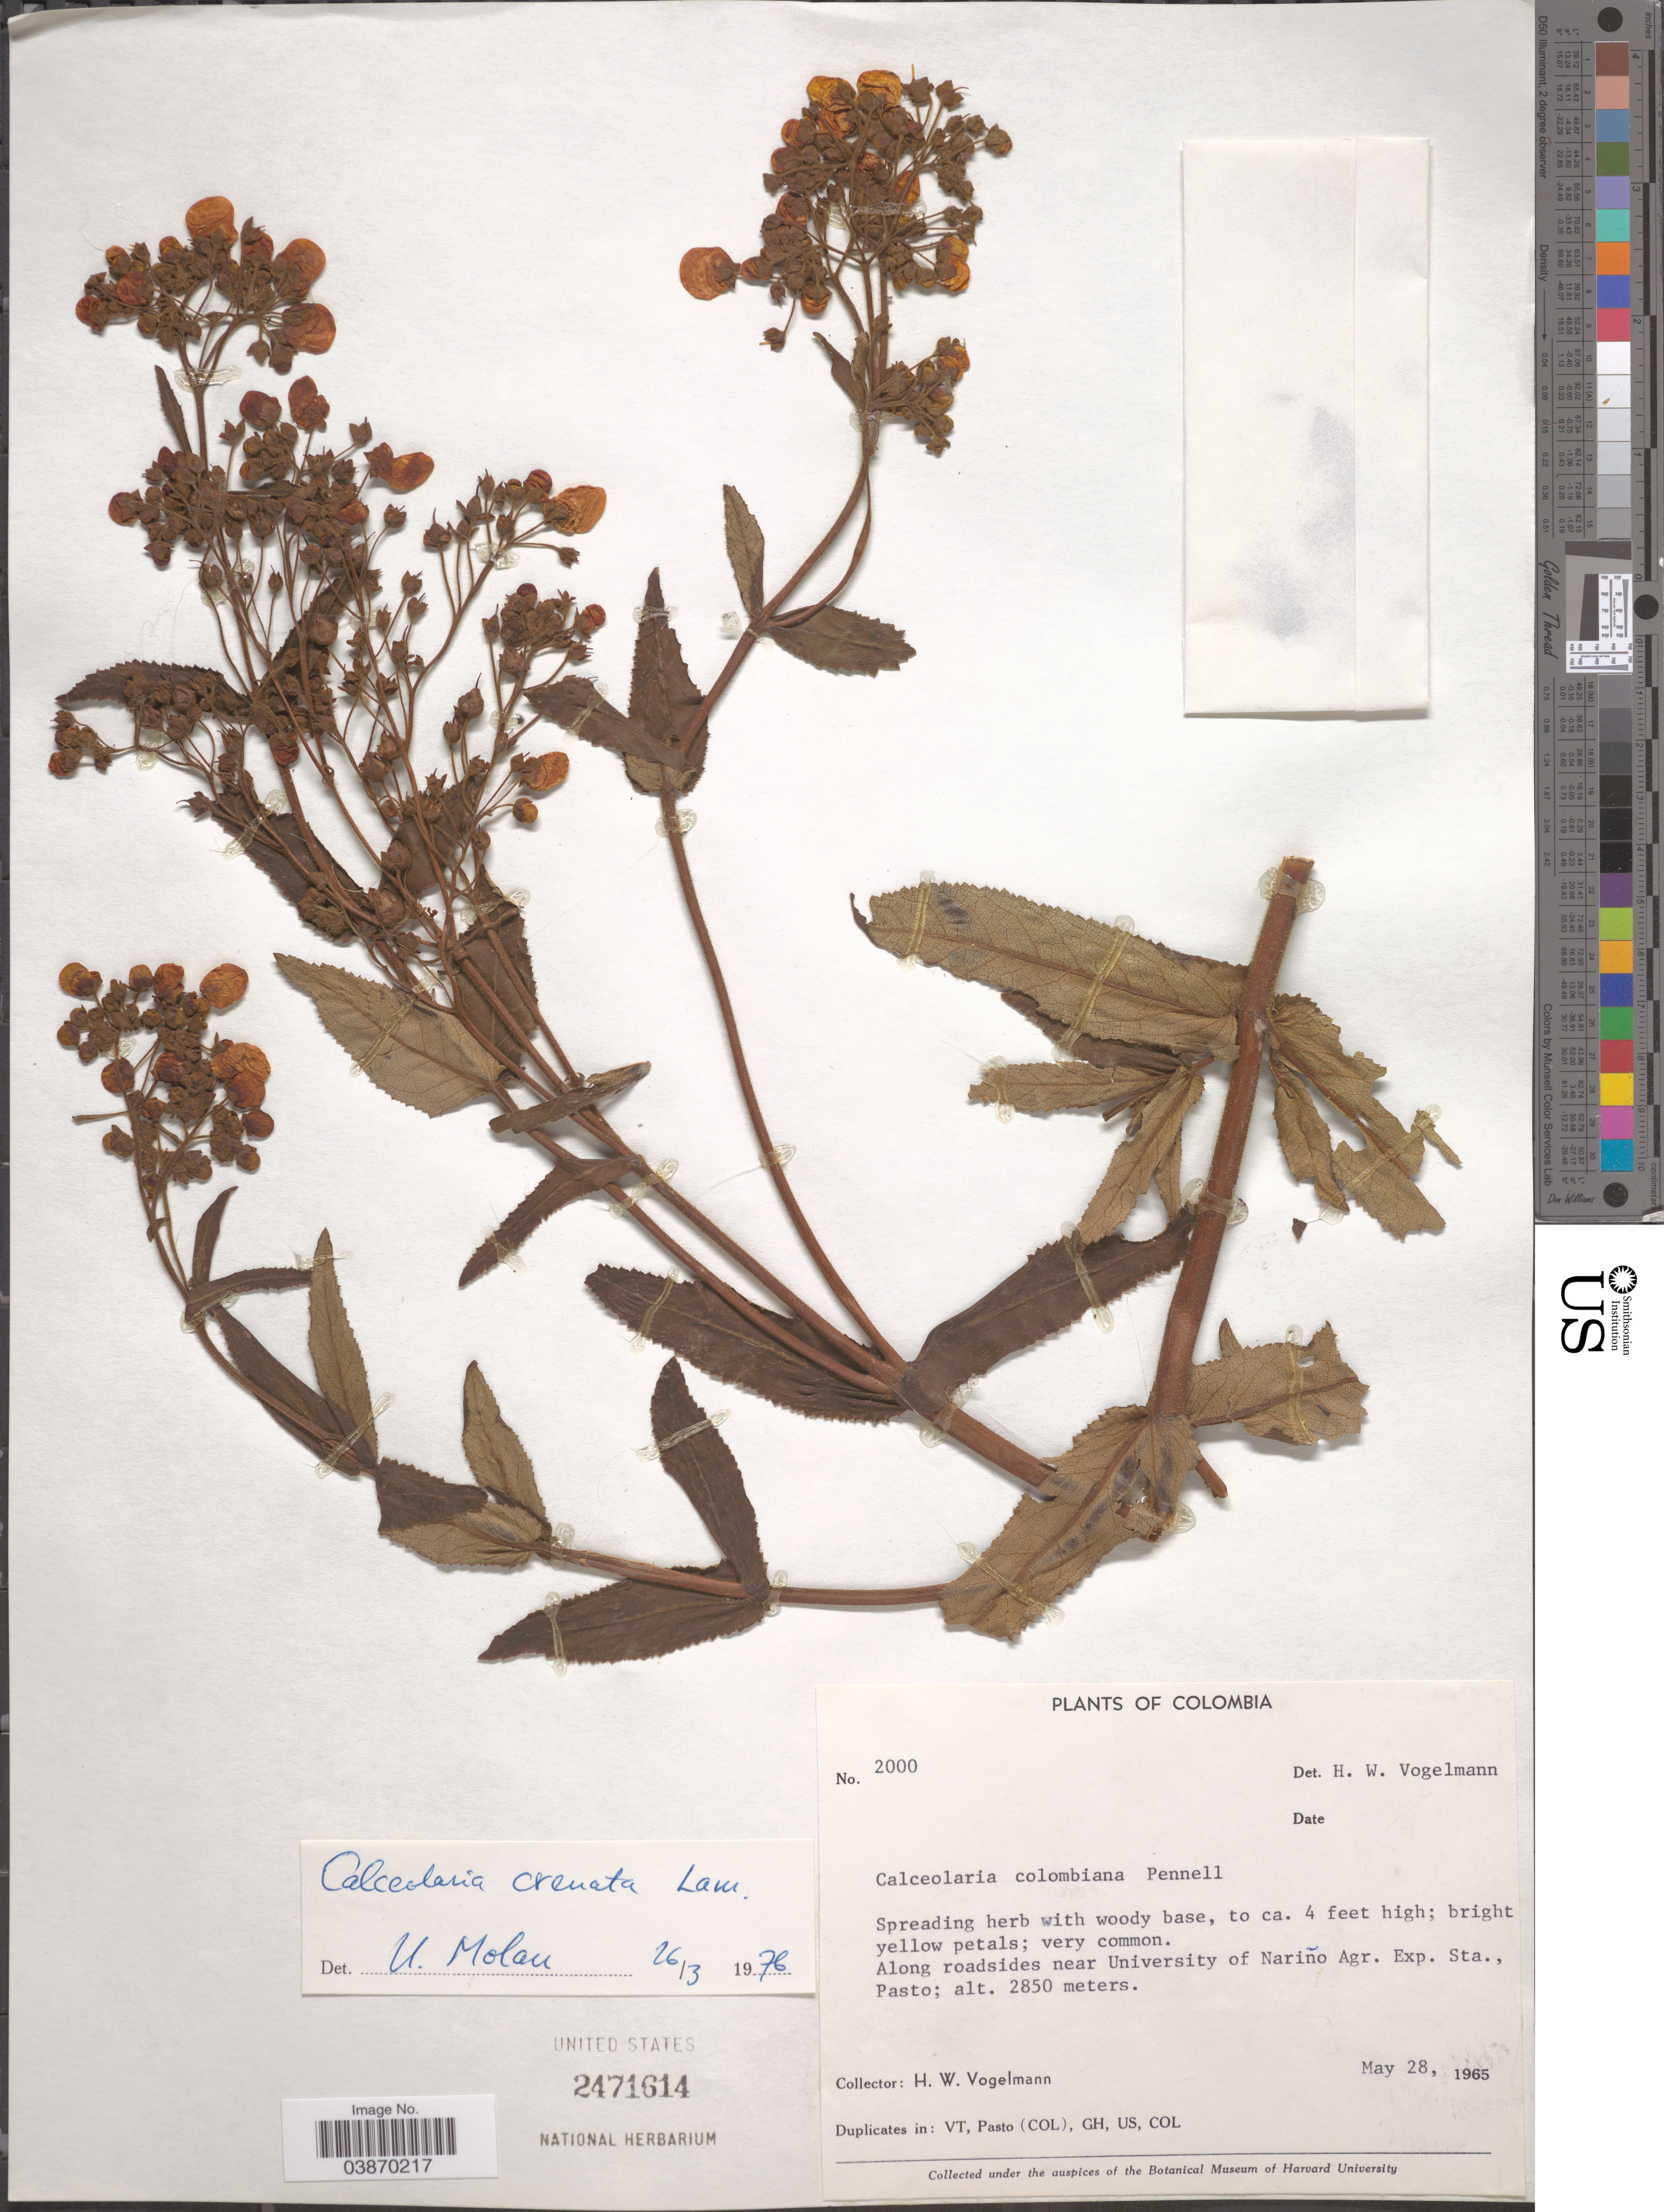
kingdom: Plantae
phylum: Tracheophyta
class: Magnoliopsida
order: Lamiales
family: Calceolariaceae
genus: Calceolaria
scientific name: Calceolaria crenata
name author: Lam.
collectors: H. Vogelmann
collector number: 2000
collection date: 1965-05-28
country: Colombia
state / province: Nariño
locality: Along roadsides near University of Nariño Agr. Exp. Sta., Pasto.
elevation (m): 2850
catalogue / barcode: US 2471614